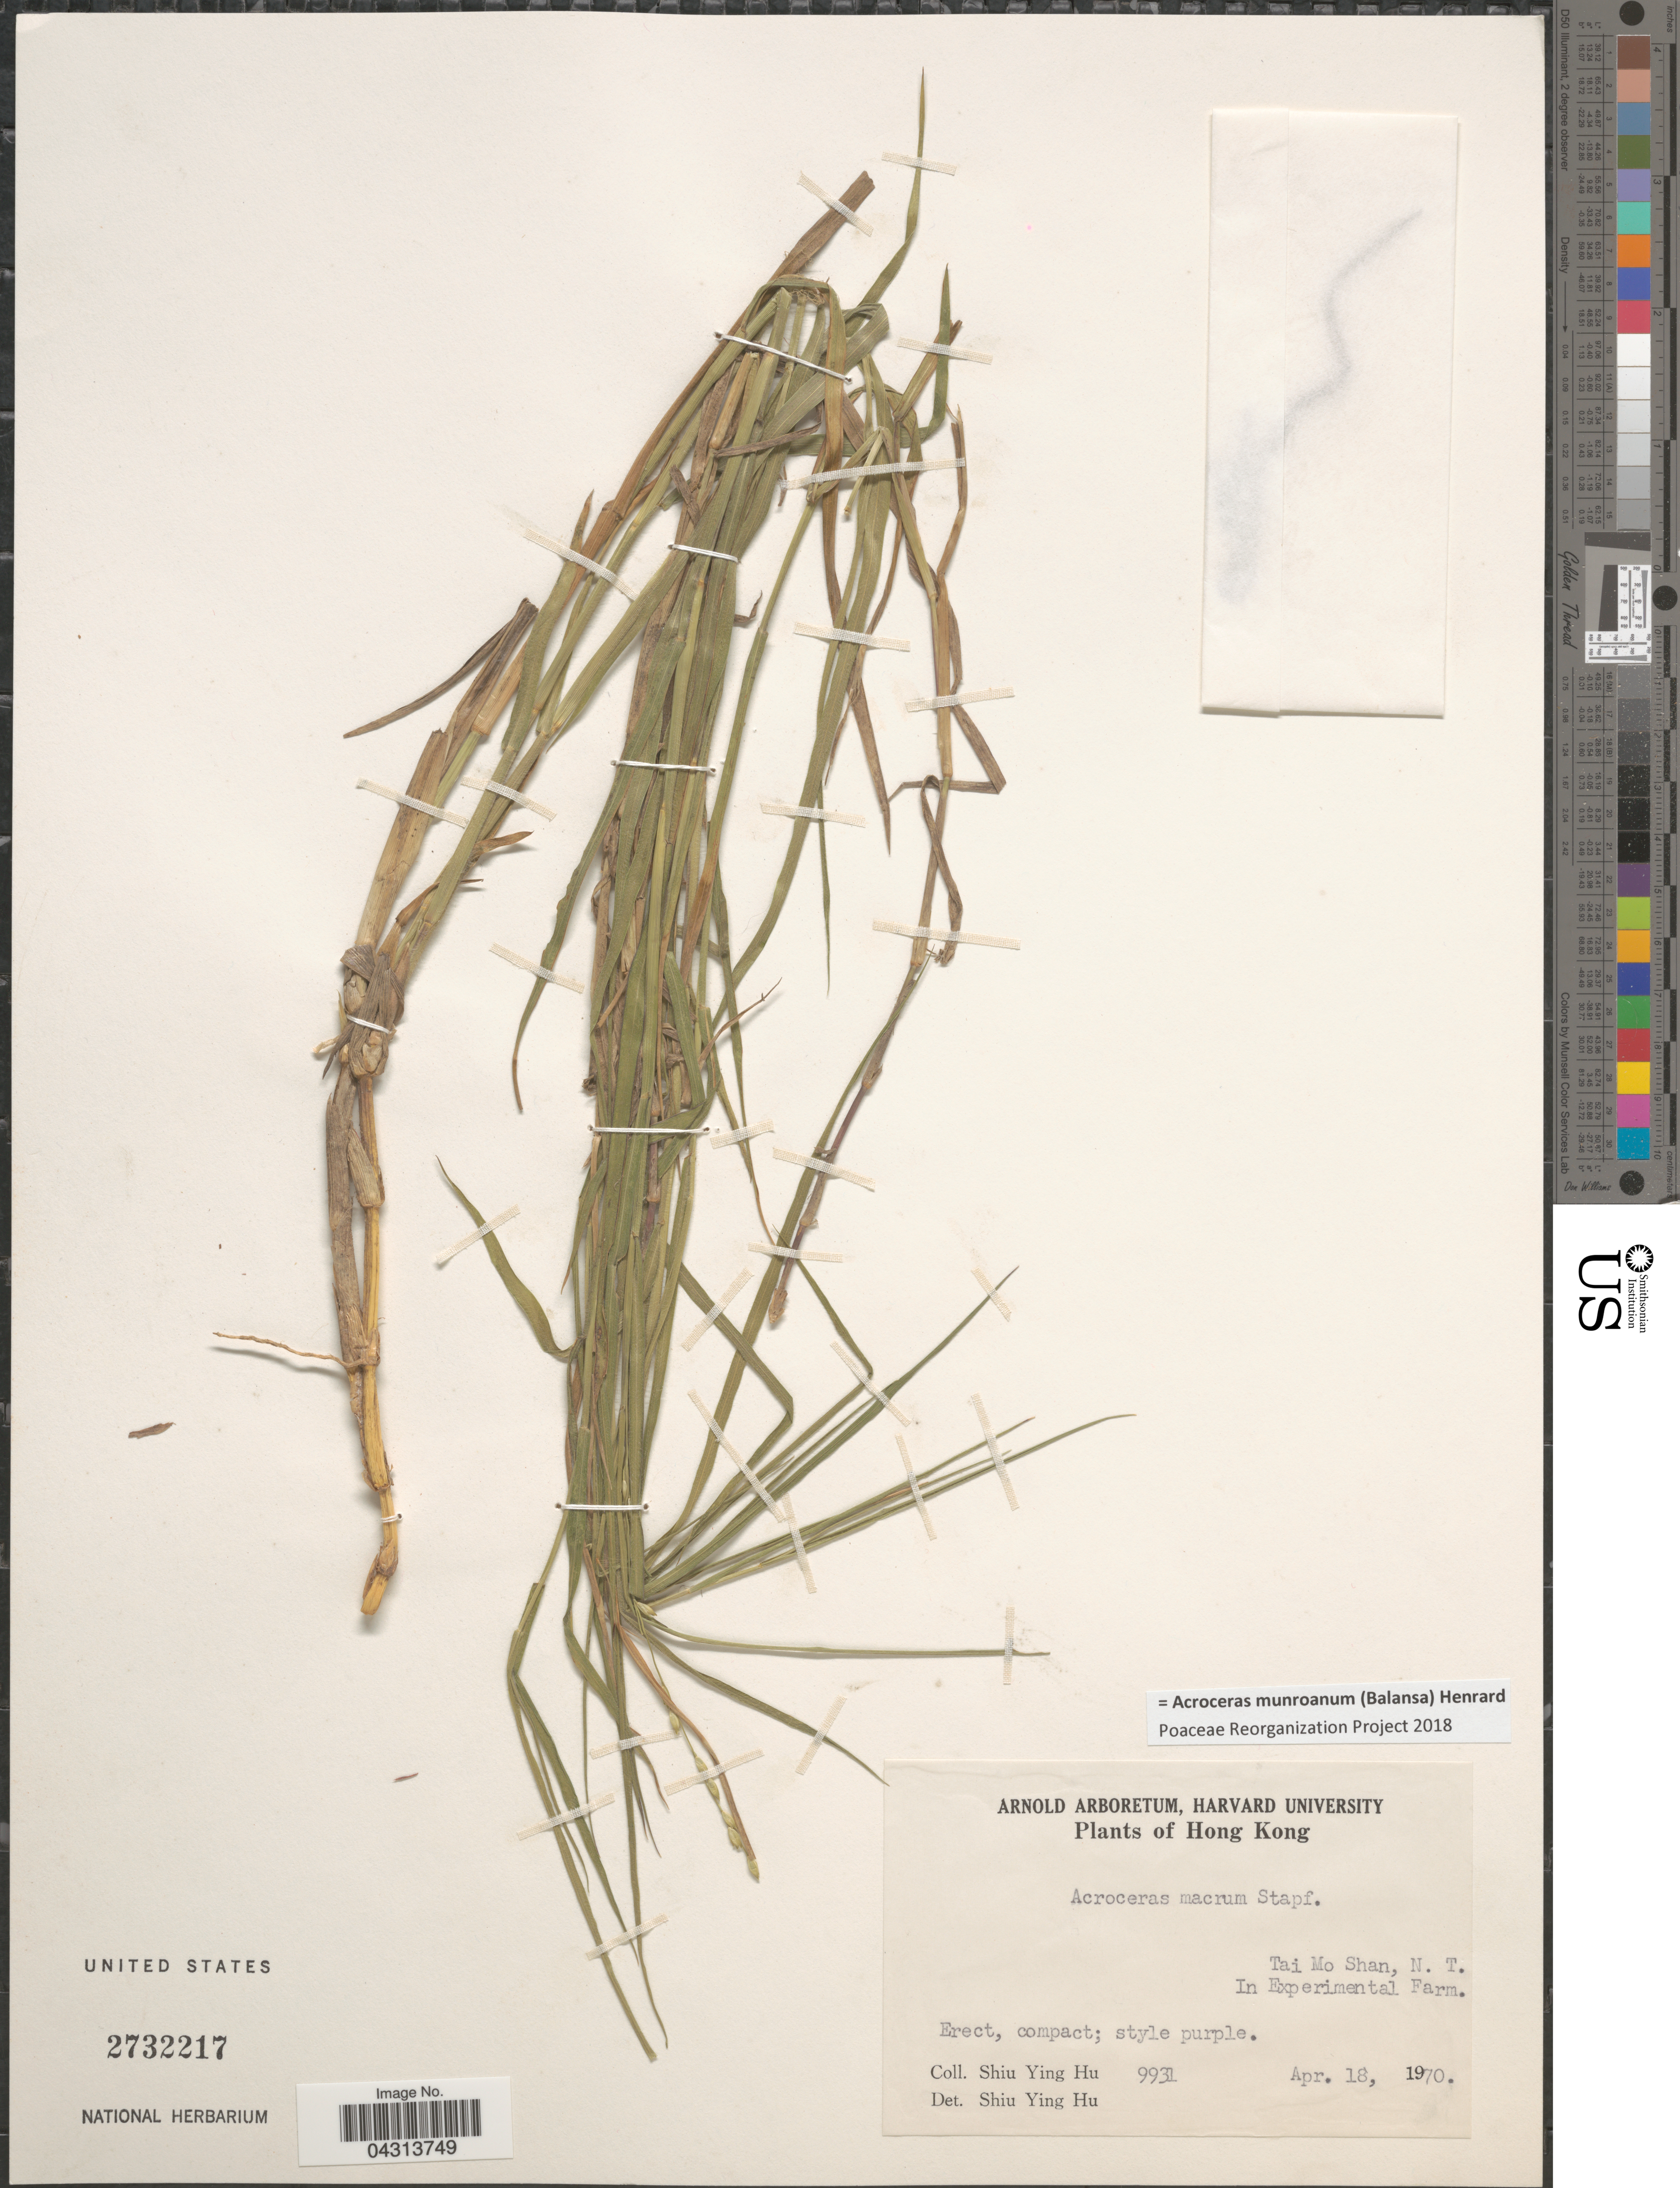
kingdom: Plantae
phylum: Tracheophyta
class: Liliopsida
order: Poales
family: Poaceae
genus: Acroceras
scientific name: Acroceras munroanum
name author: (Steud.) Henr.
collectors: S. Y. Hu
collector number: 9931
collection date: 1970-04-18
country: China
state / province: Hong Kong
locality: Tai Mo Shan, N. T. In Experimental Farm.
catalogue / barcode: US 2732217